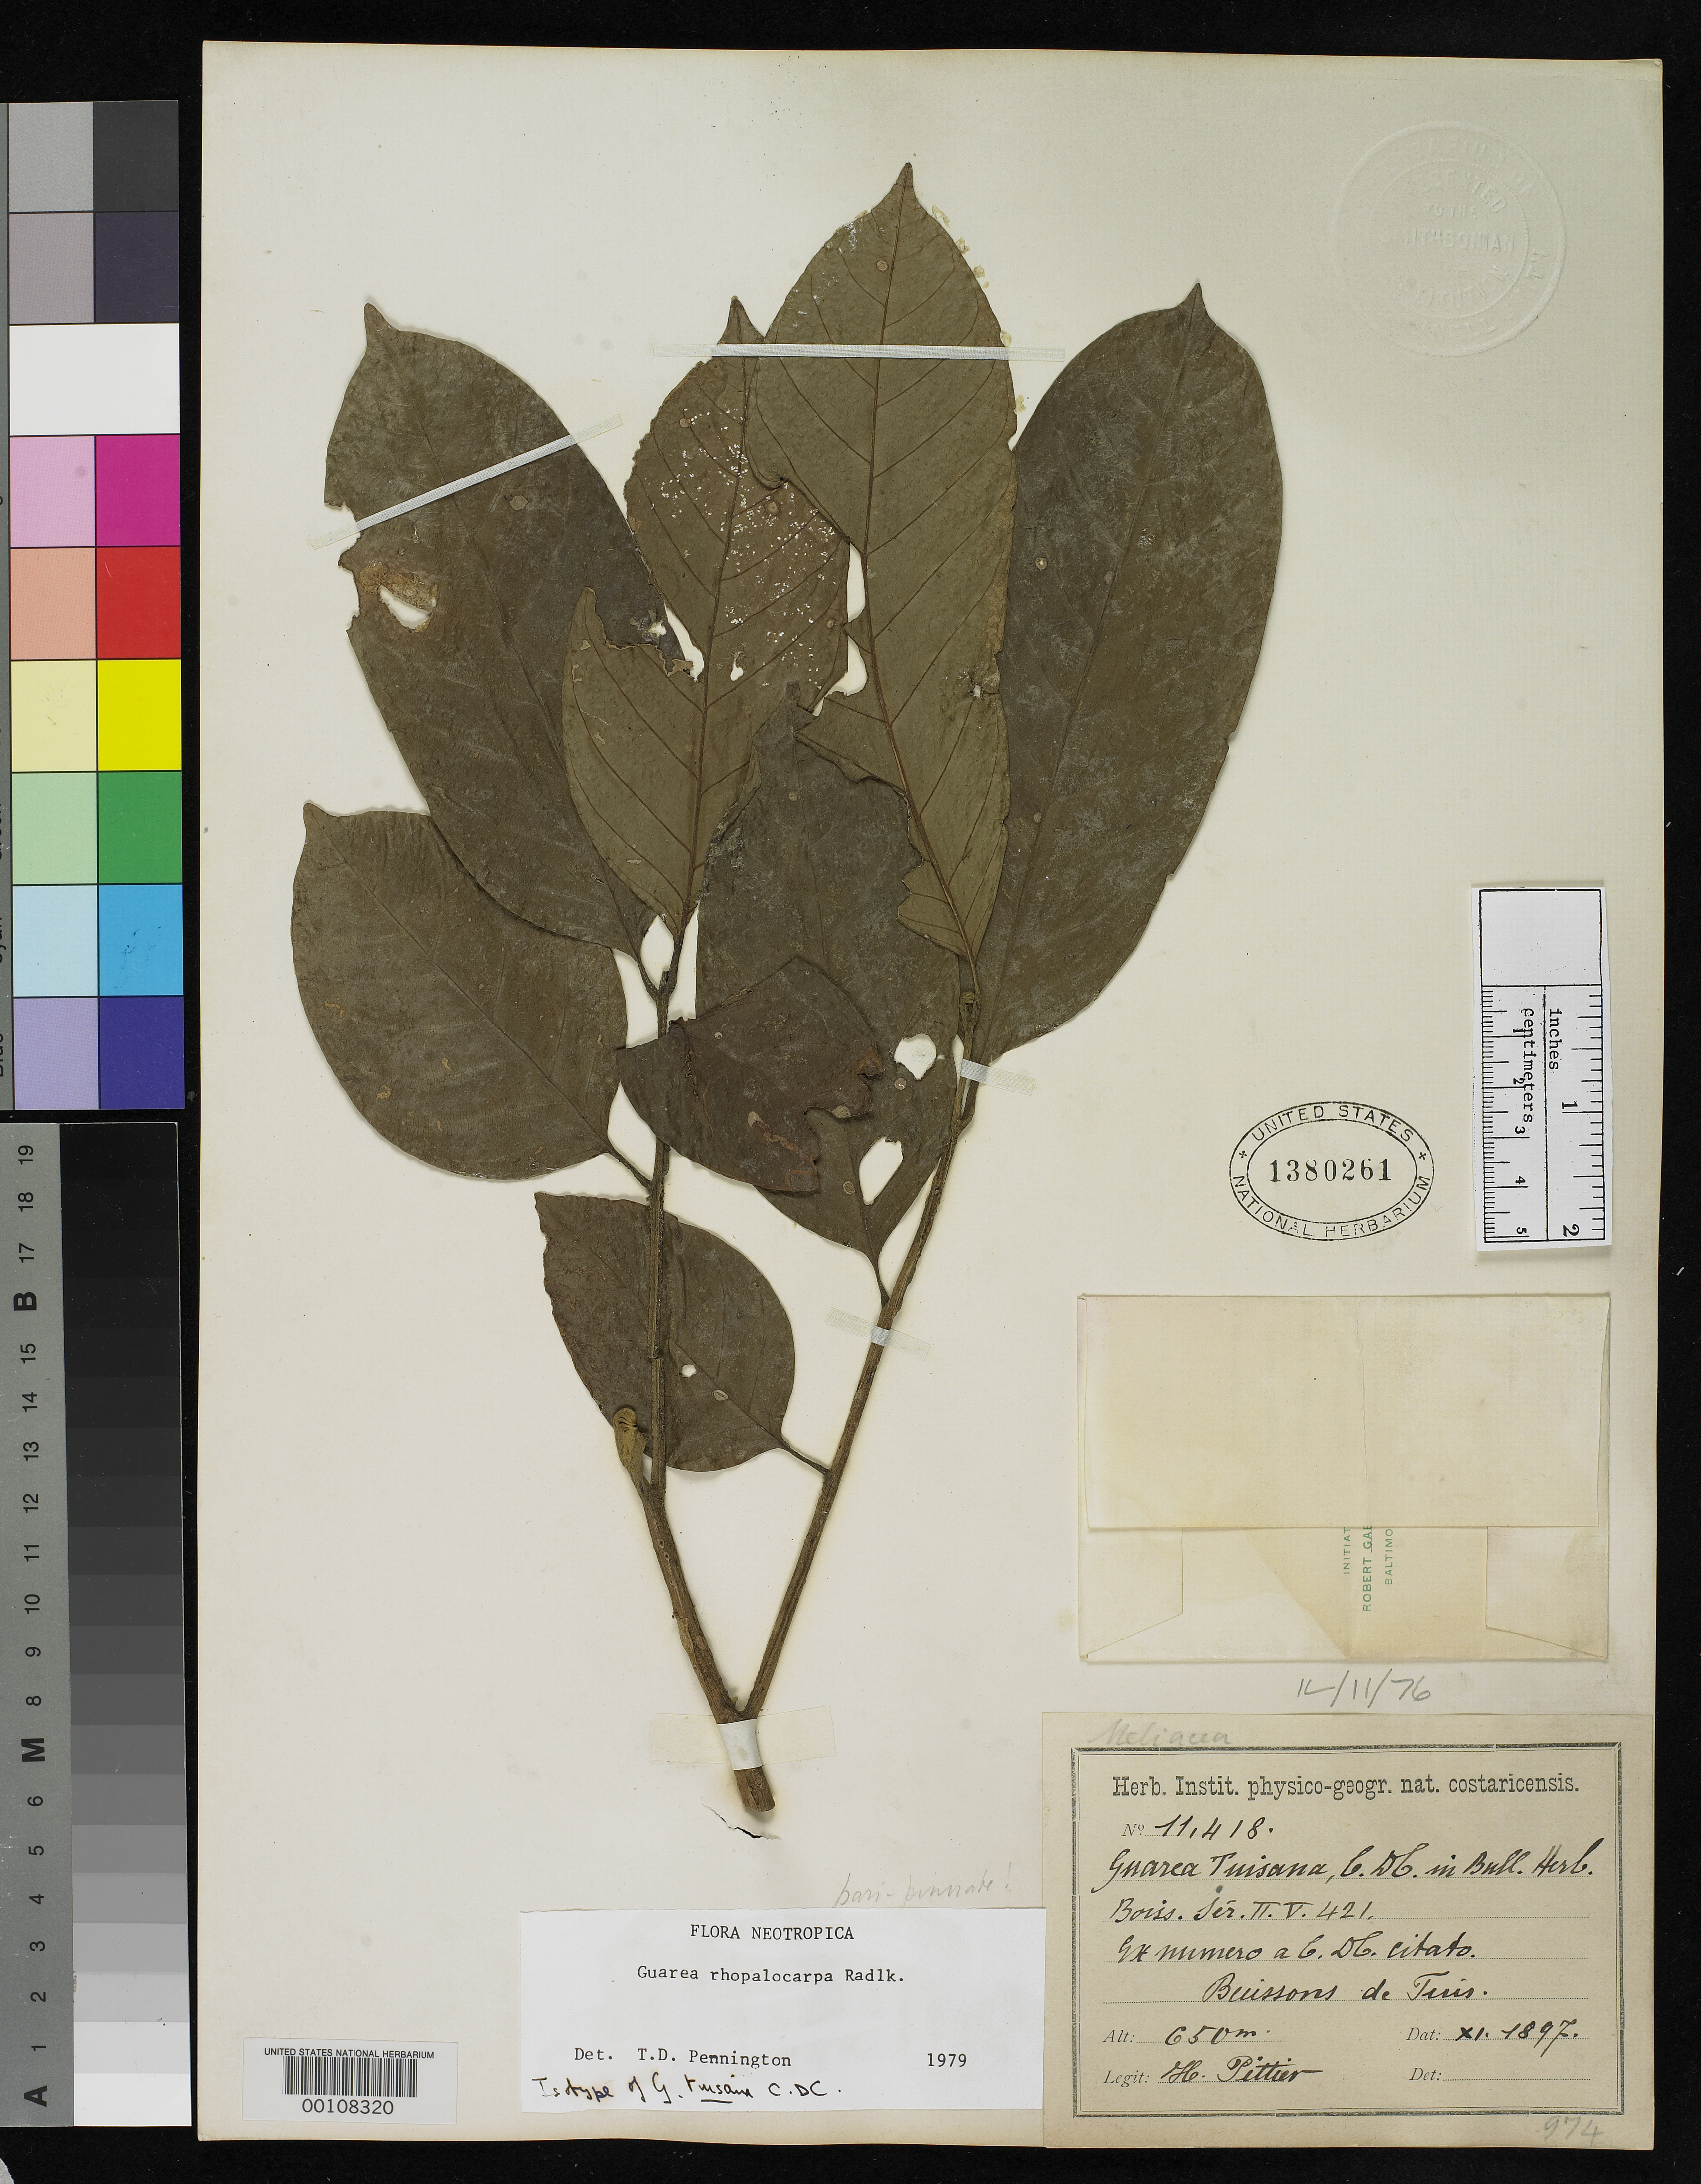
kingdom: Plantae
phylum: Tracheophyta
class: Magnoliopsida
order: Sapindales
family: Meliaceae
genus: Guarea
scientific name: Guarea tuisana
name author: C. DC.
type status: Isotype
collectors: H. F. Pittier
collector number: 11418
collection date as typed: Nov 1897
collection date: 1897-11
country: Costa Rica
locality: Buissons de Tuis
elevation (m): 750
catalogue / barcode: US 1380261